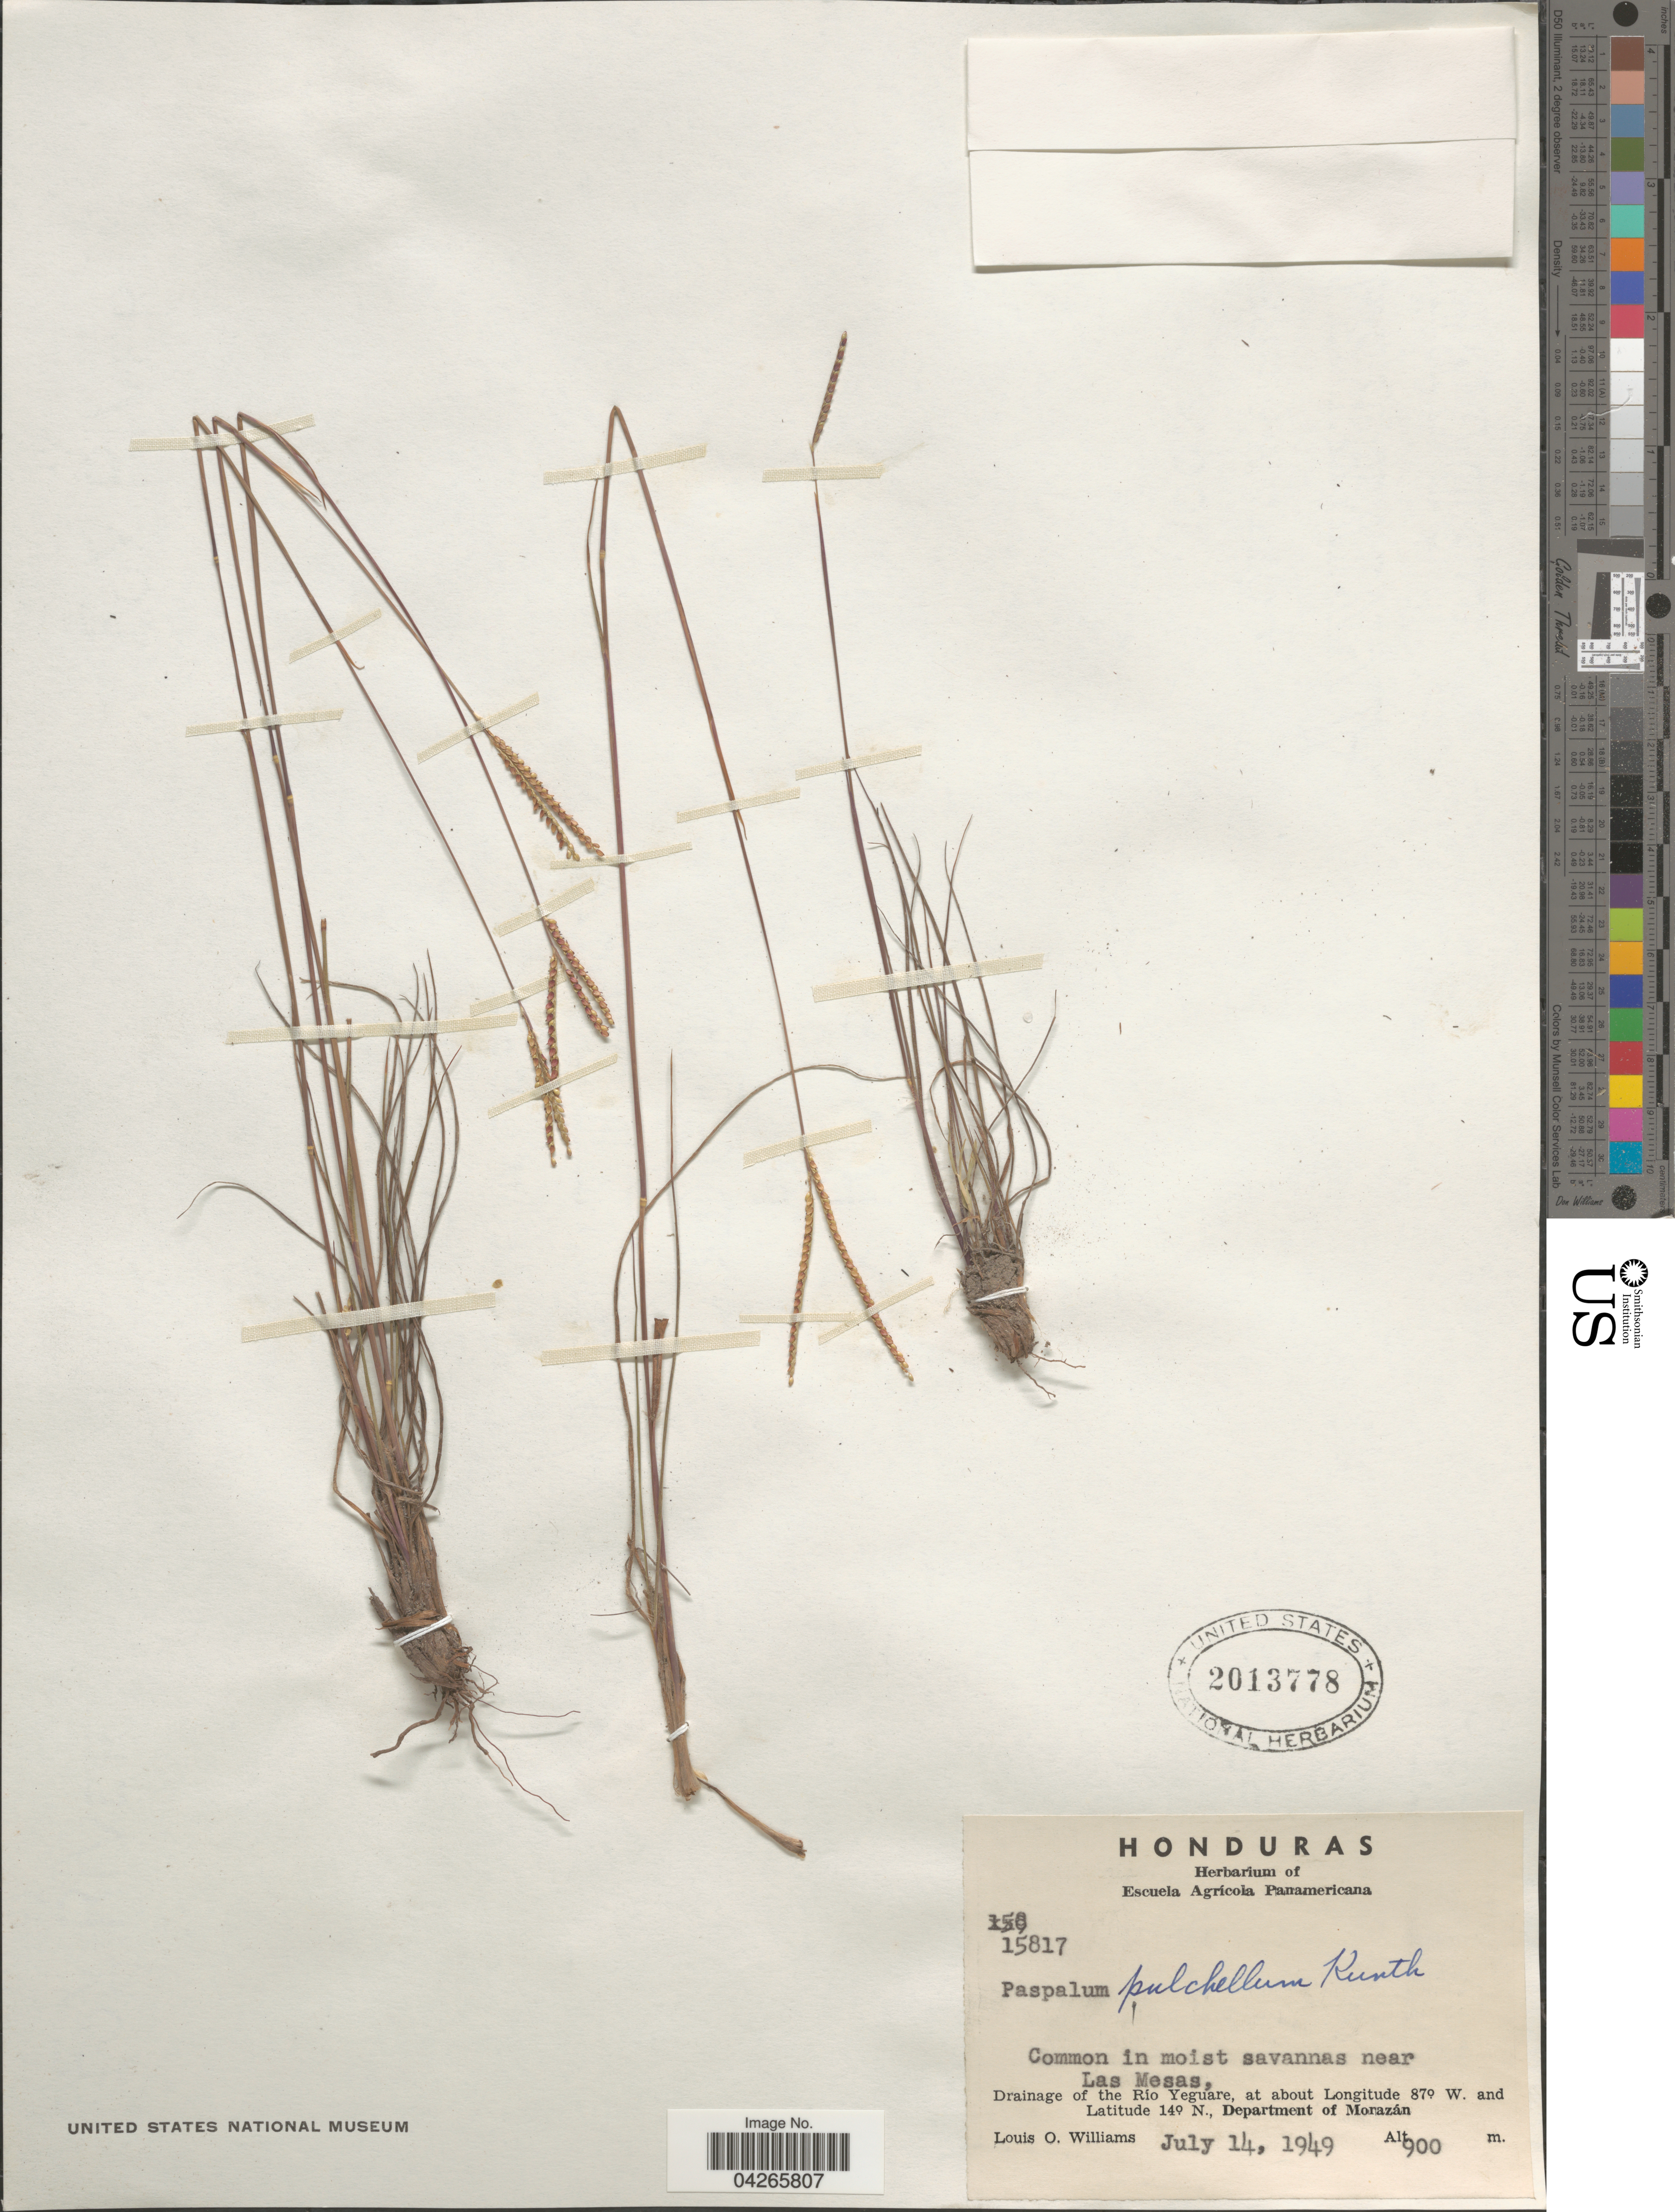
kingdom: Plantae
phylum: Tracheophyta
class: Liliopsida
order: Poales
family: Poaceae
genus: Paspalum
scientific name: Paspalum pulchellum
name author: Kunth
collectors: L. O. Williams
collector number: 15817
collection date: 1949-07-14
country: Honduras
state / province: Fco. Morazán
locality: Near Las Mesas, Drainage of the Río Yeguare, Department of Morazán.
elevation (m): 900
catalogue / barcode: US 2013778